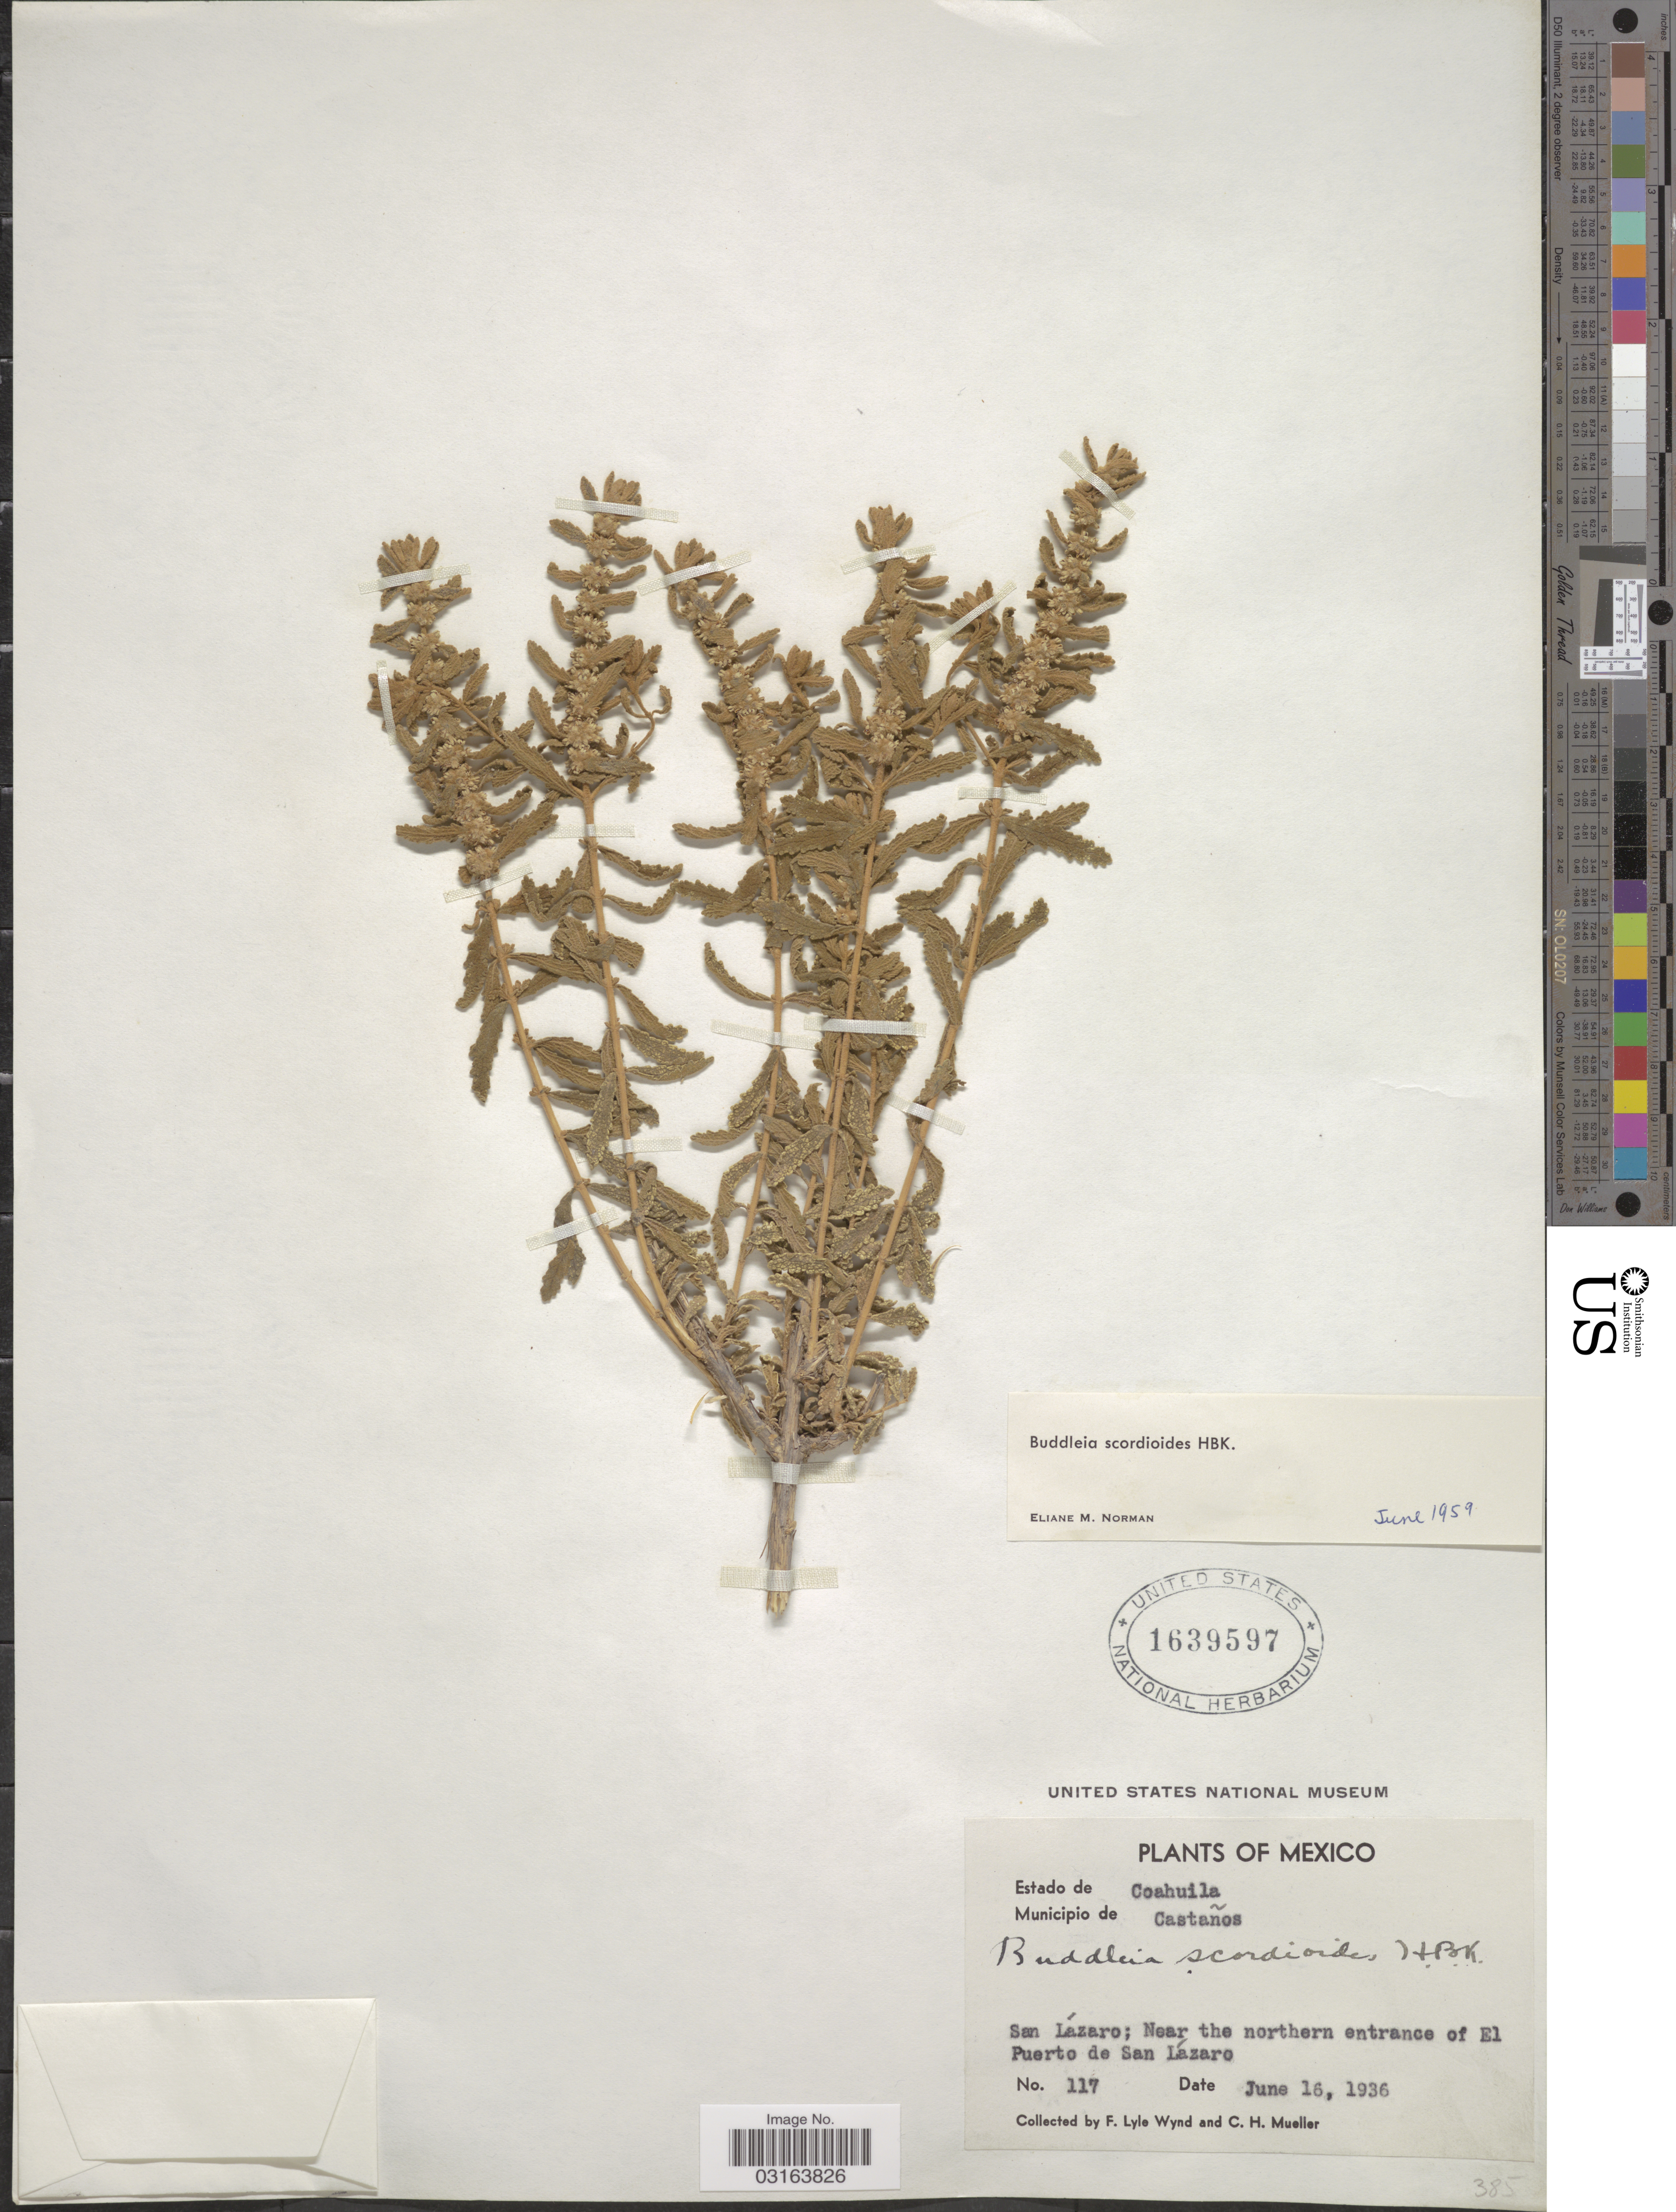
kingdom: Plantae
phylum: Tracheophyta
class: Magnoliopsida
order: Lamiales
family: Scrophulariaceae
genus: Buddleja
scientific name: Buddleja scordioides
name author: Kunth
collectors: F. L. Wynd & C. H. Mueller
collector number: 117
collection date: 1936-06-16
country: Mexico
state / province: Coahuila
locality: Municipio de Castaños. San Lázaro; Near the northern entrance of El Puerto de San Lázaro.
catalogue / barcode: US 1639597